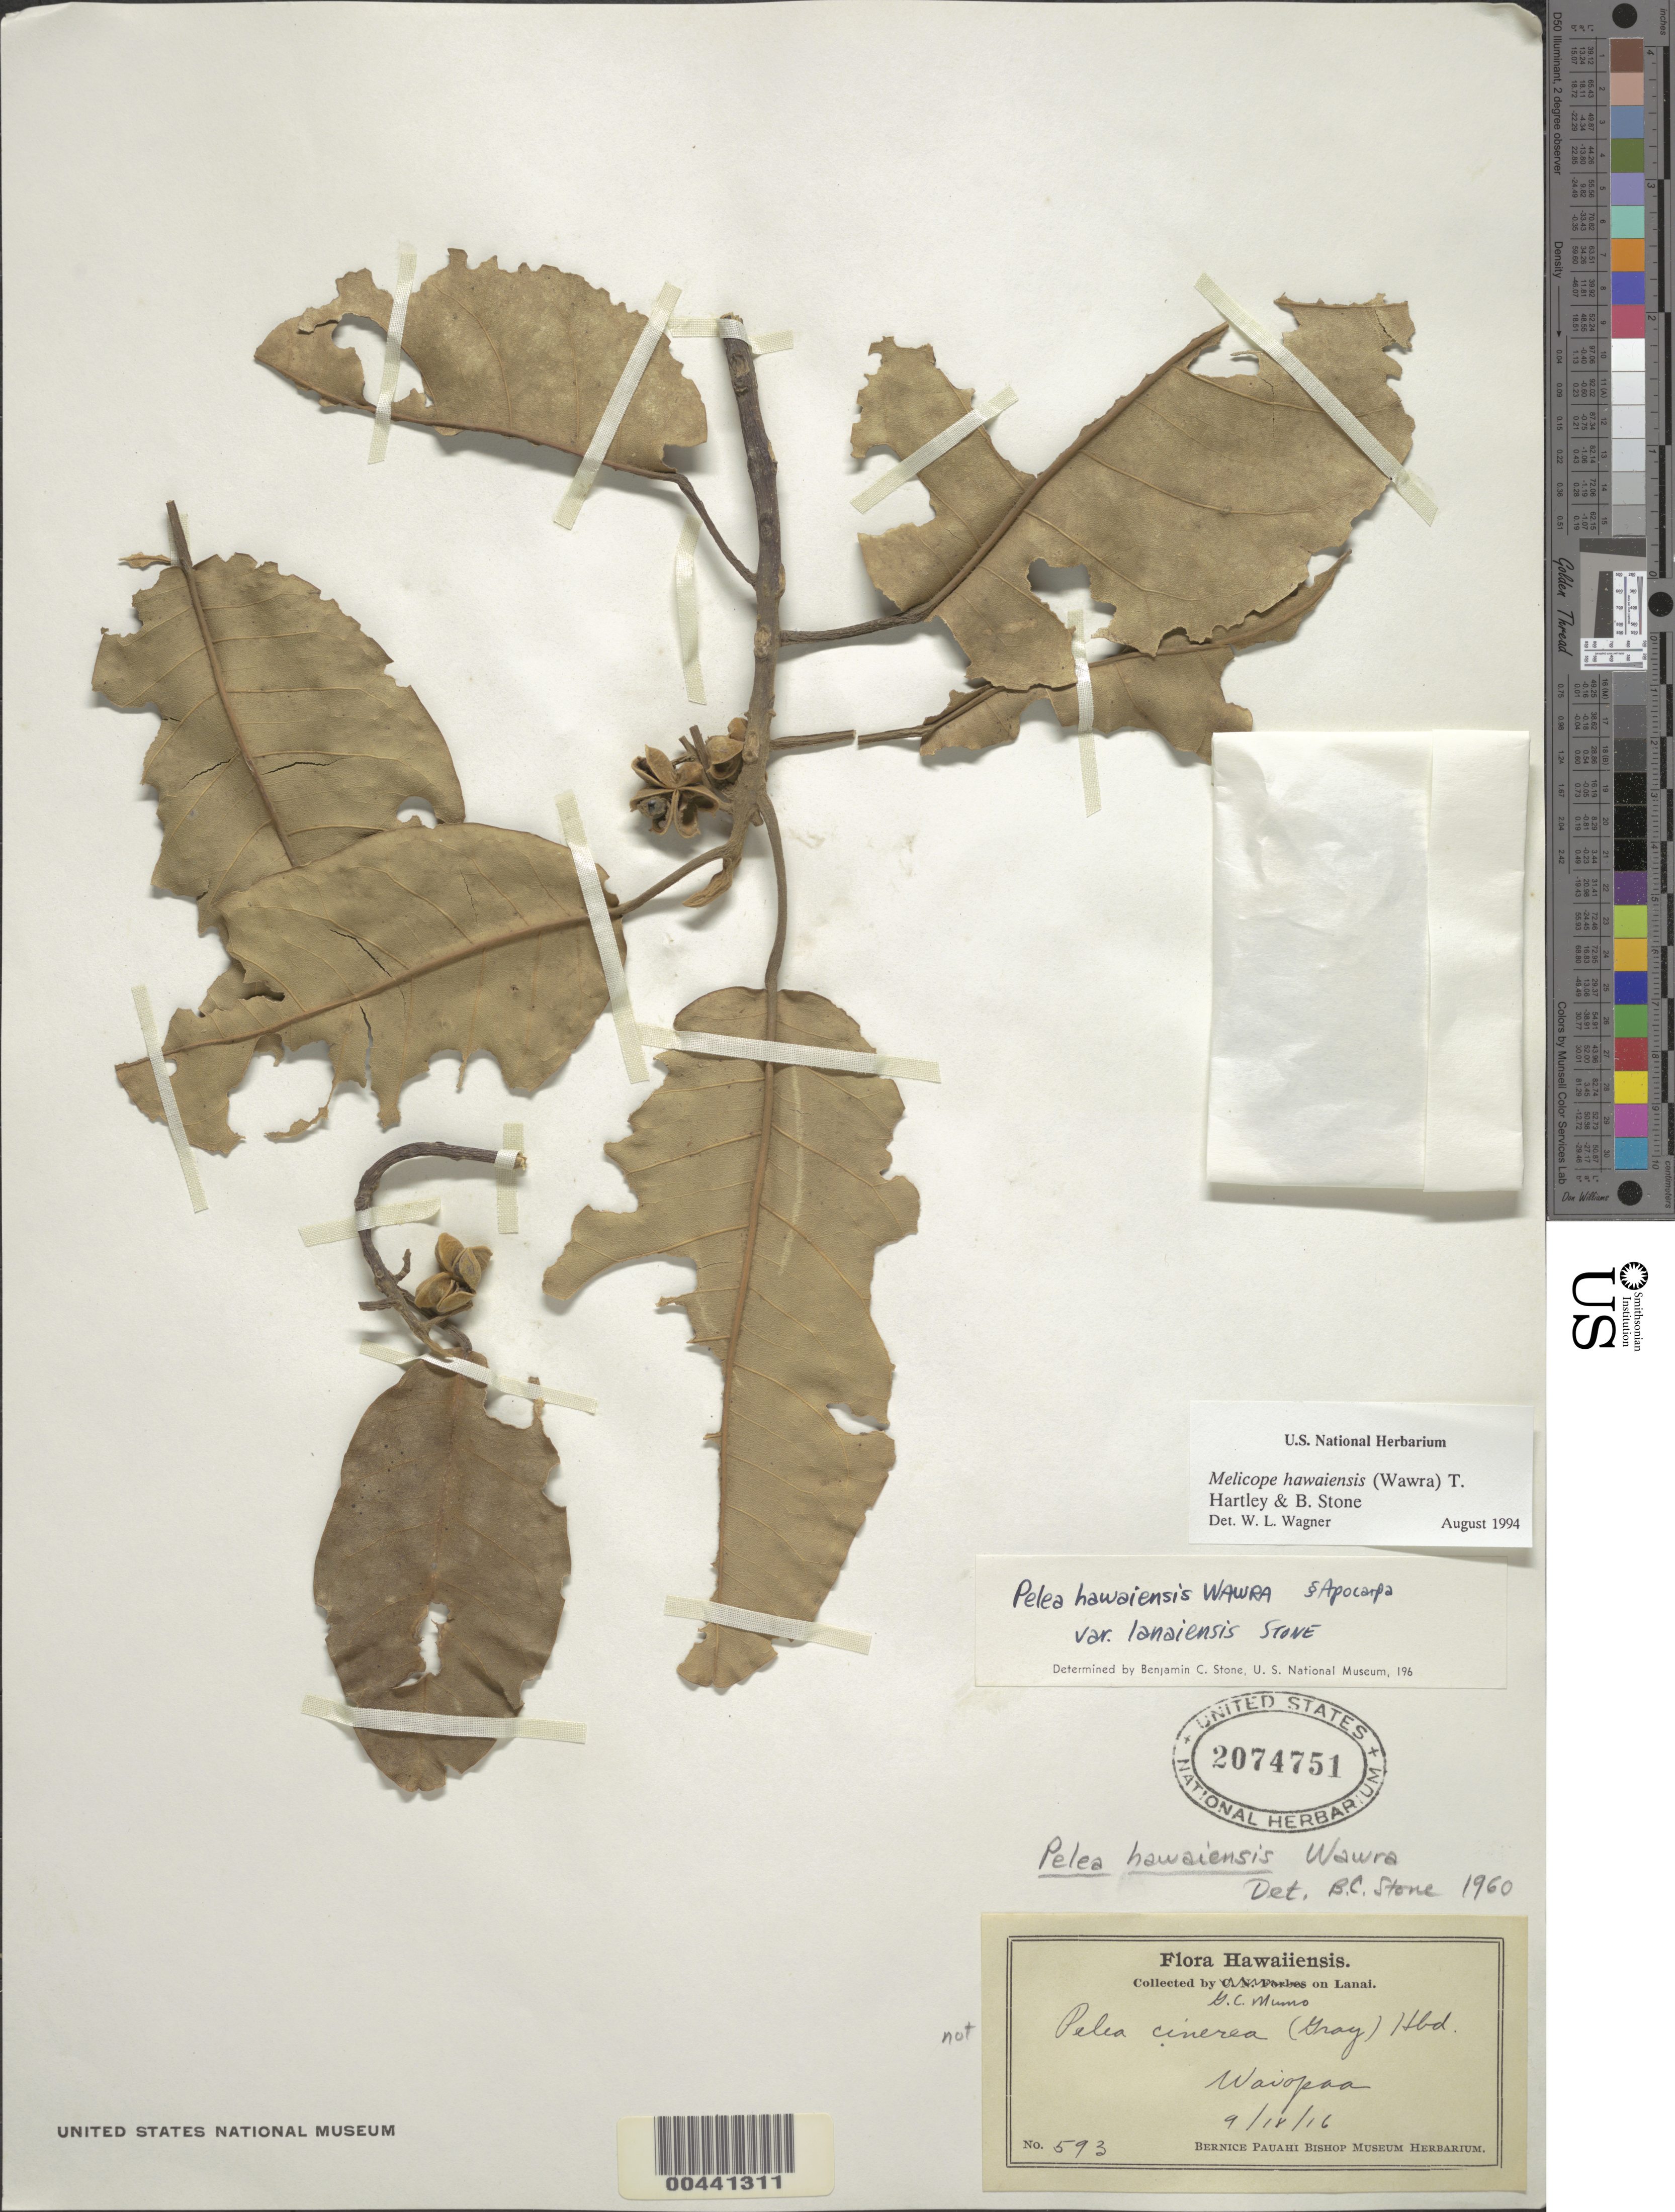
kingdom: Plantae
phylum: Tracheophyta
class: Magnoliopsida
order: Sapindales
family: Rutaceae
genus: Melicope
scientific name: Melicope hawaiensis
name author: (Wawra) T.G. Hartley & B.C. Stone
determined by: Wagner, W. L., (BOT), Smithsonian Institution - National Museum of Natural History (UNITED STATES)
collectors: G. C. Munro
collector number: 593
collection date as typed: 18 Sep 1916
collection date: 1916-09-18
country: United States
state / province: Hawaii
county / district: Maui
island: Lana'i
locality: Waiopaa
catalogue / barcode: US 2074751